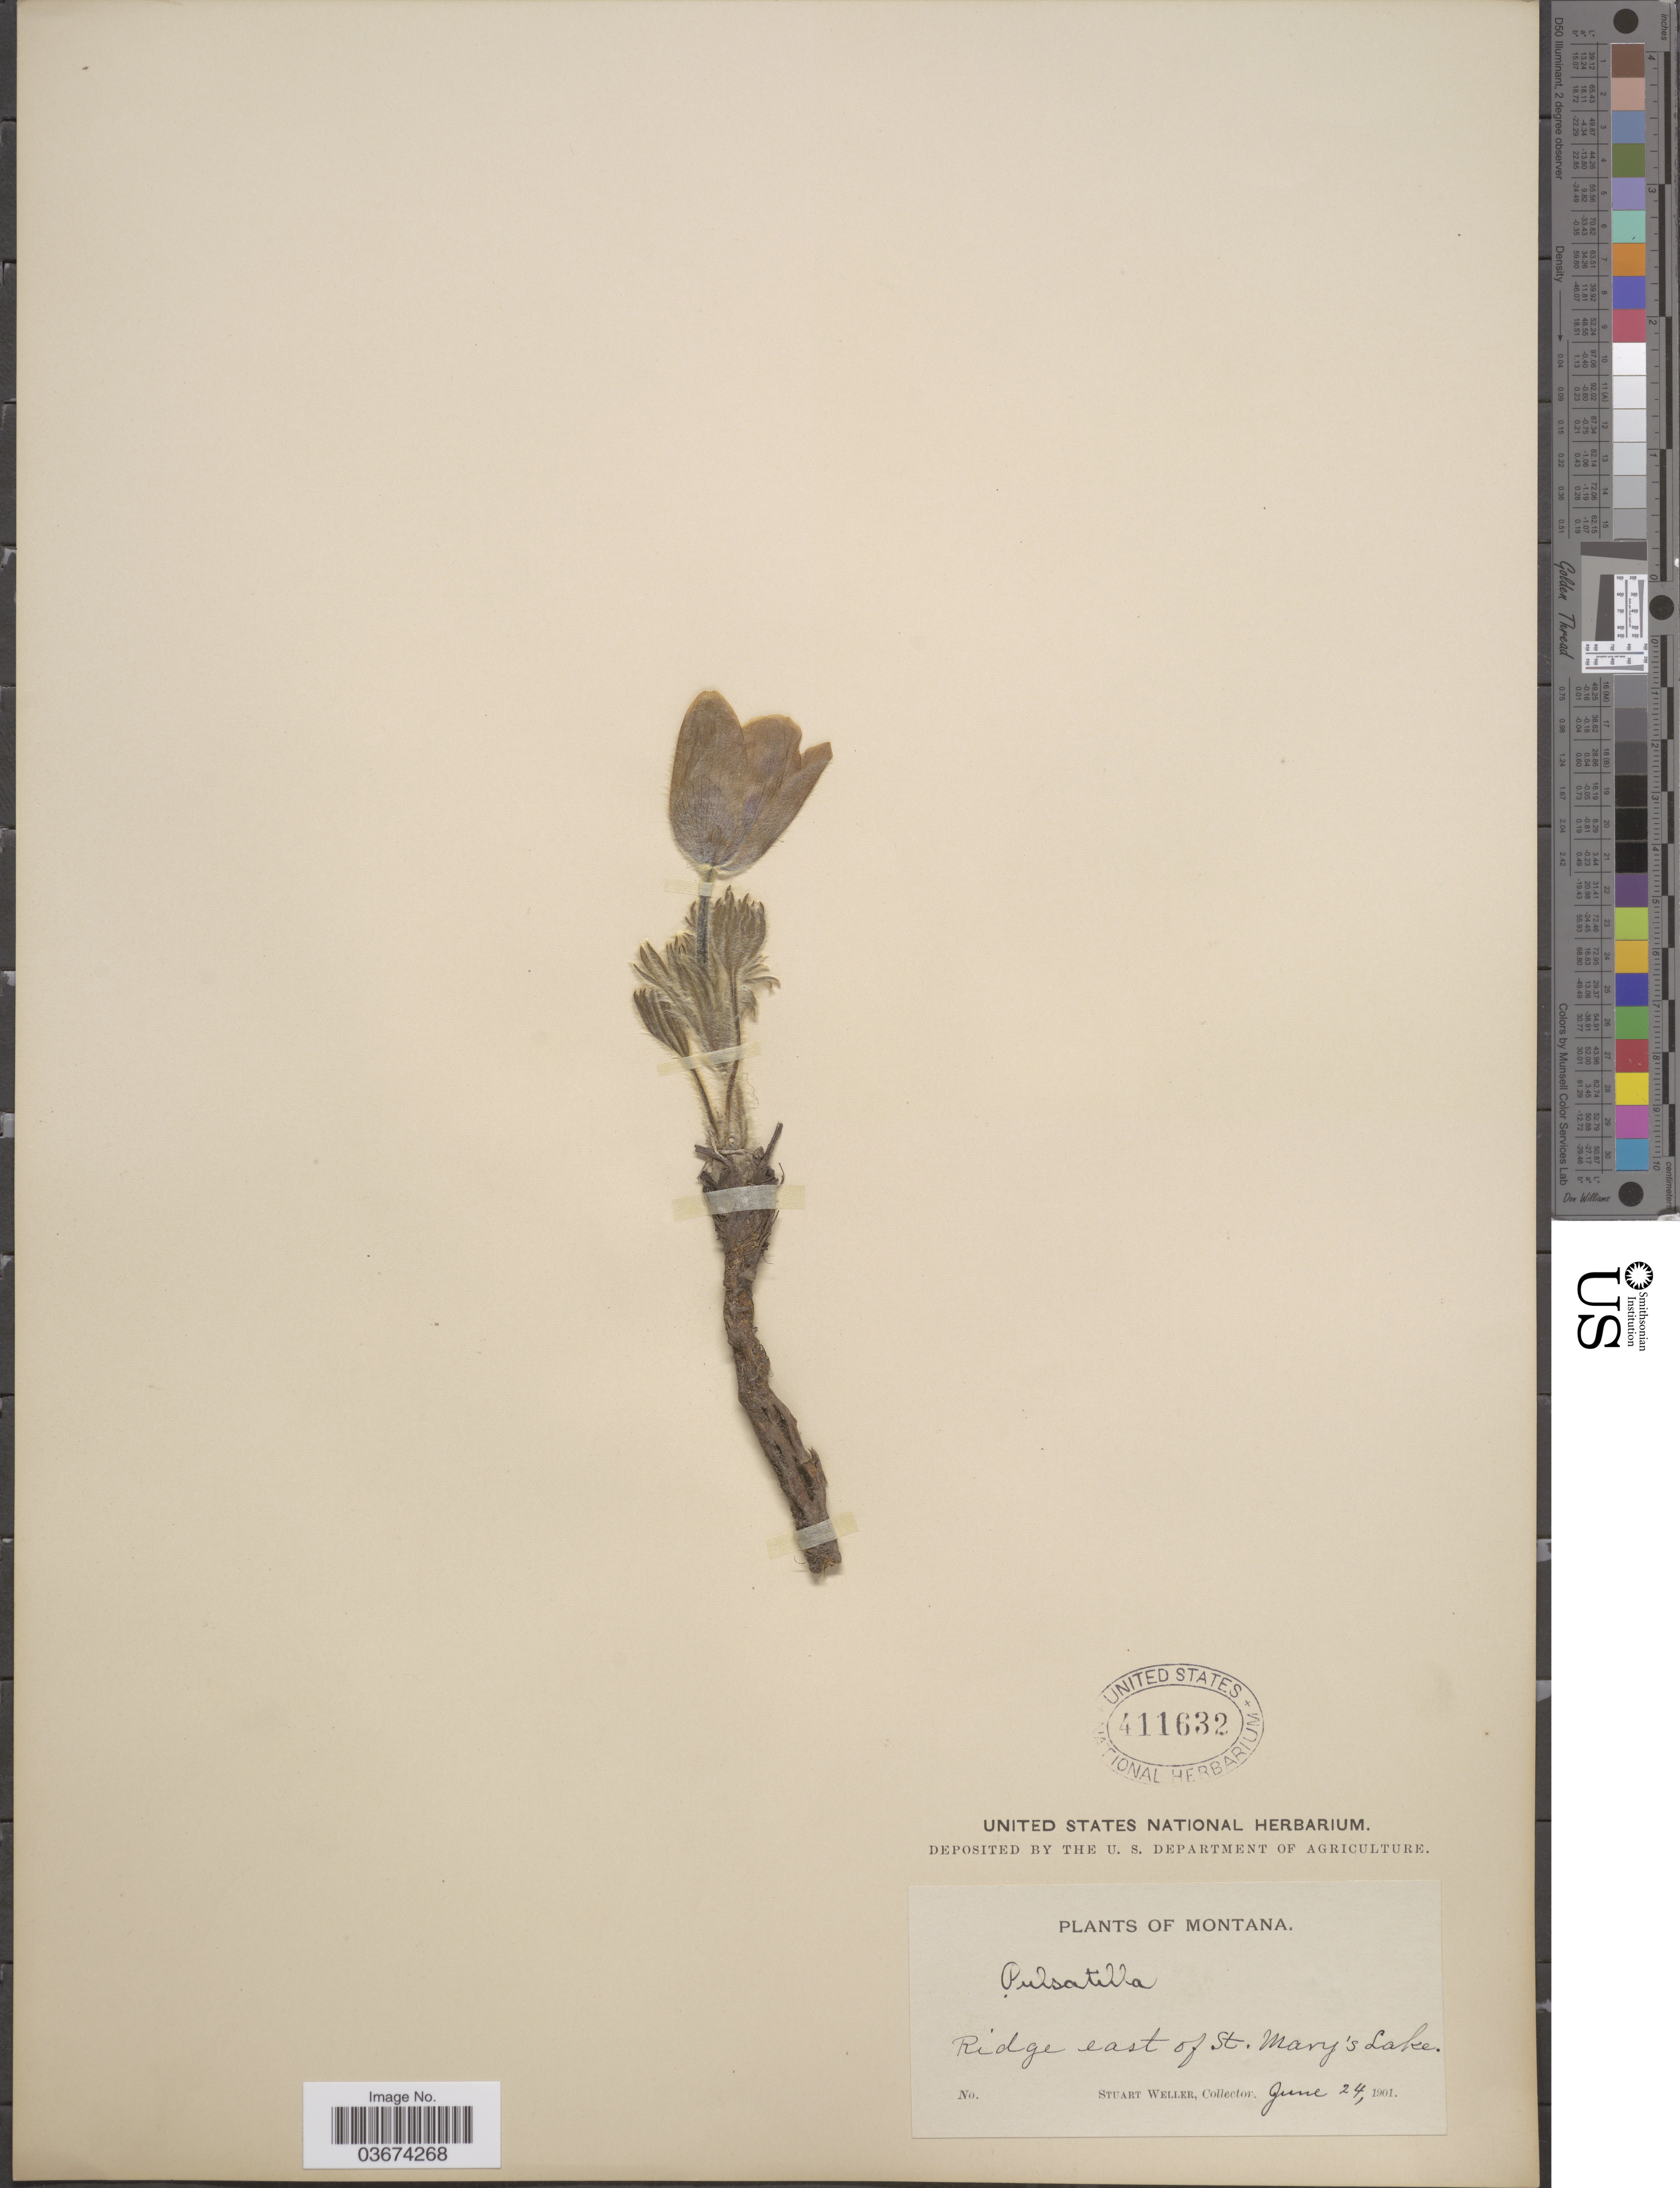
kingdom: Plantae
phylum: Tracheophyta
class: Magnoliopsida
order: Ranunculales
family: Ranunculaceae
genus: Pulsatilla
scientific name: Pulsatilla nuttalliana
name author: (DC.) Bercht. & J. Presl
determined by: Strong, Mark T., (BOT), Smithsonian Institution - National Museum of Natural History (UNITED STATES)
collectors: S. Weller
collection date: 1901-06-24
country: United States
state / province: Montana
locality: Ridge east of St. Mary's Lake.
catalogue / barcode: US 411632